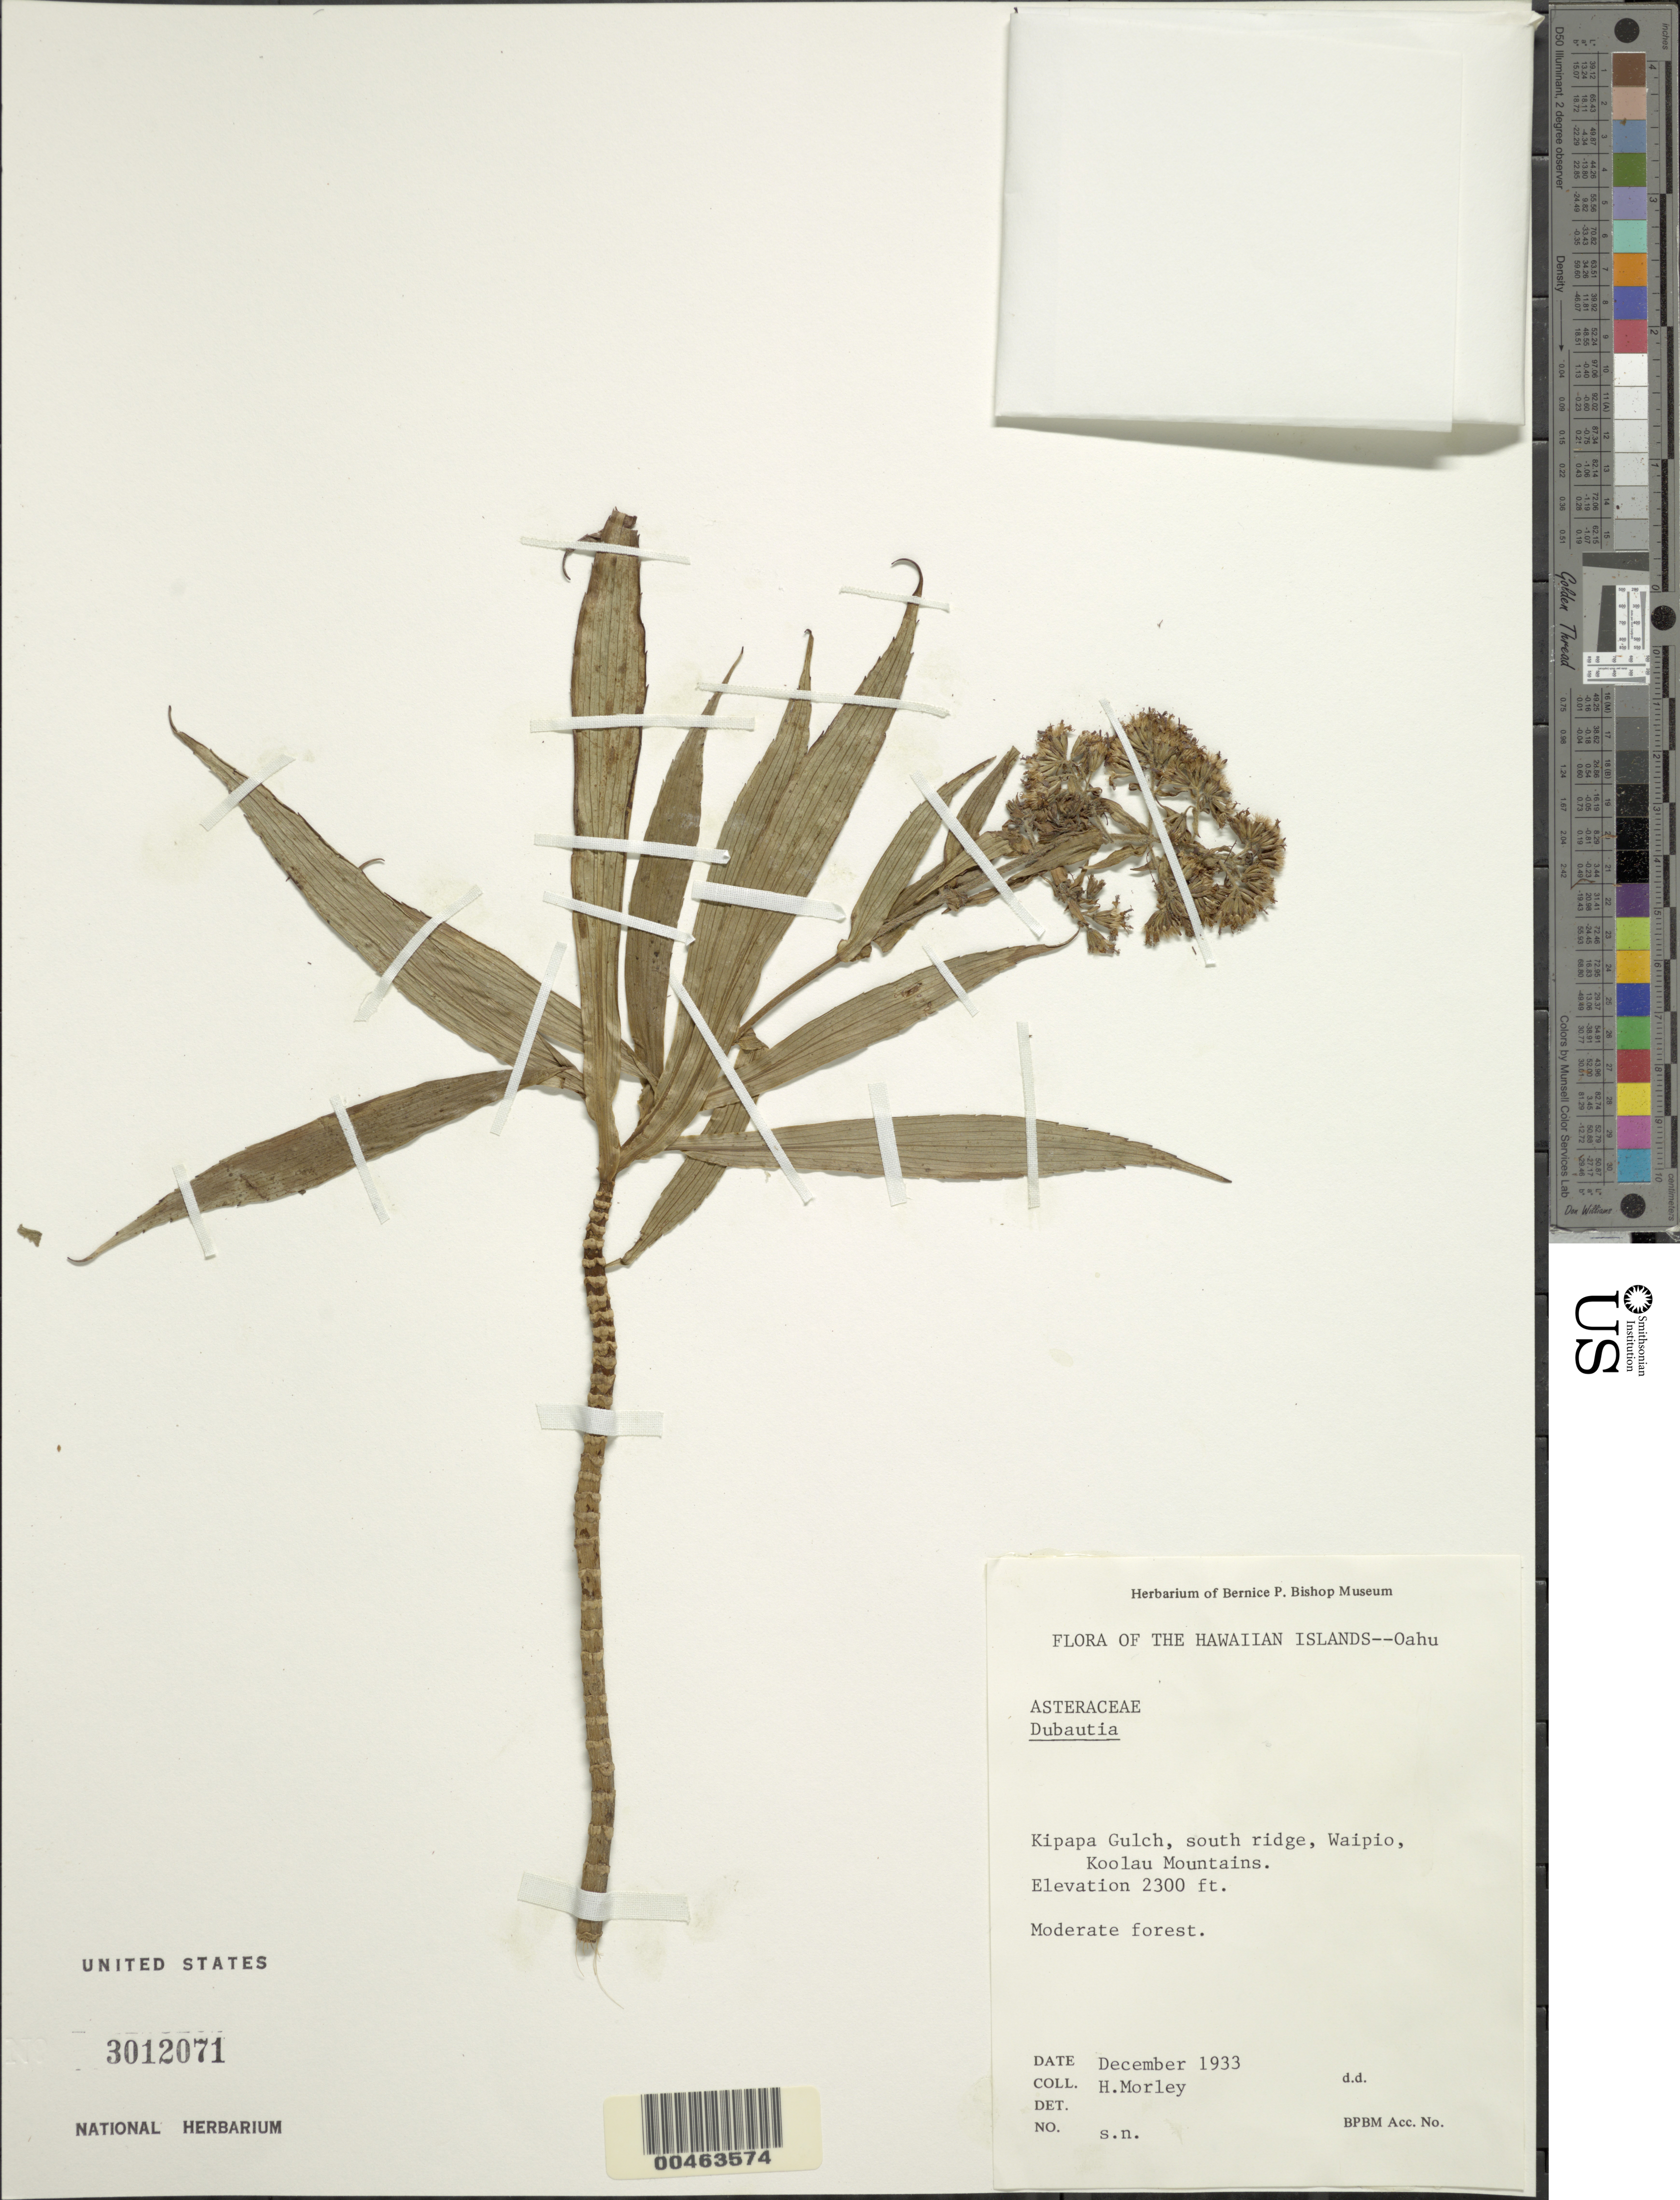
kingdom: Plantae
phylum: Tracheophyta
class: Magnoliopsida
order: Asterales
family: Asteraceae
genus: Dubautia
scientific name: Dubautia sp.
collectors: H. Morley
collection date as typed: Dec 1933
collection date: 1933-12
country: United States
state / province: Hawaii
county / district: Honolulu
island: Oahu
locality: Kipapa Gulch, south ridge, Waipio, Koolau Mountains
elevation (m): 701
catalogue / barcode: US 3012071